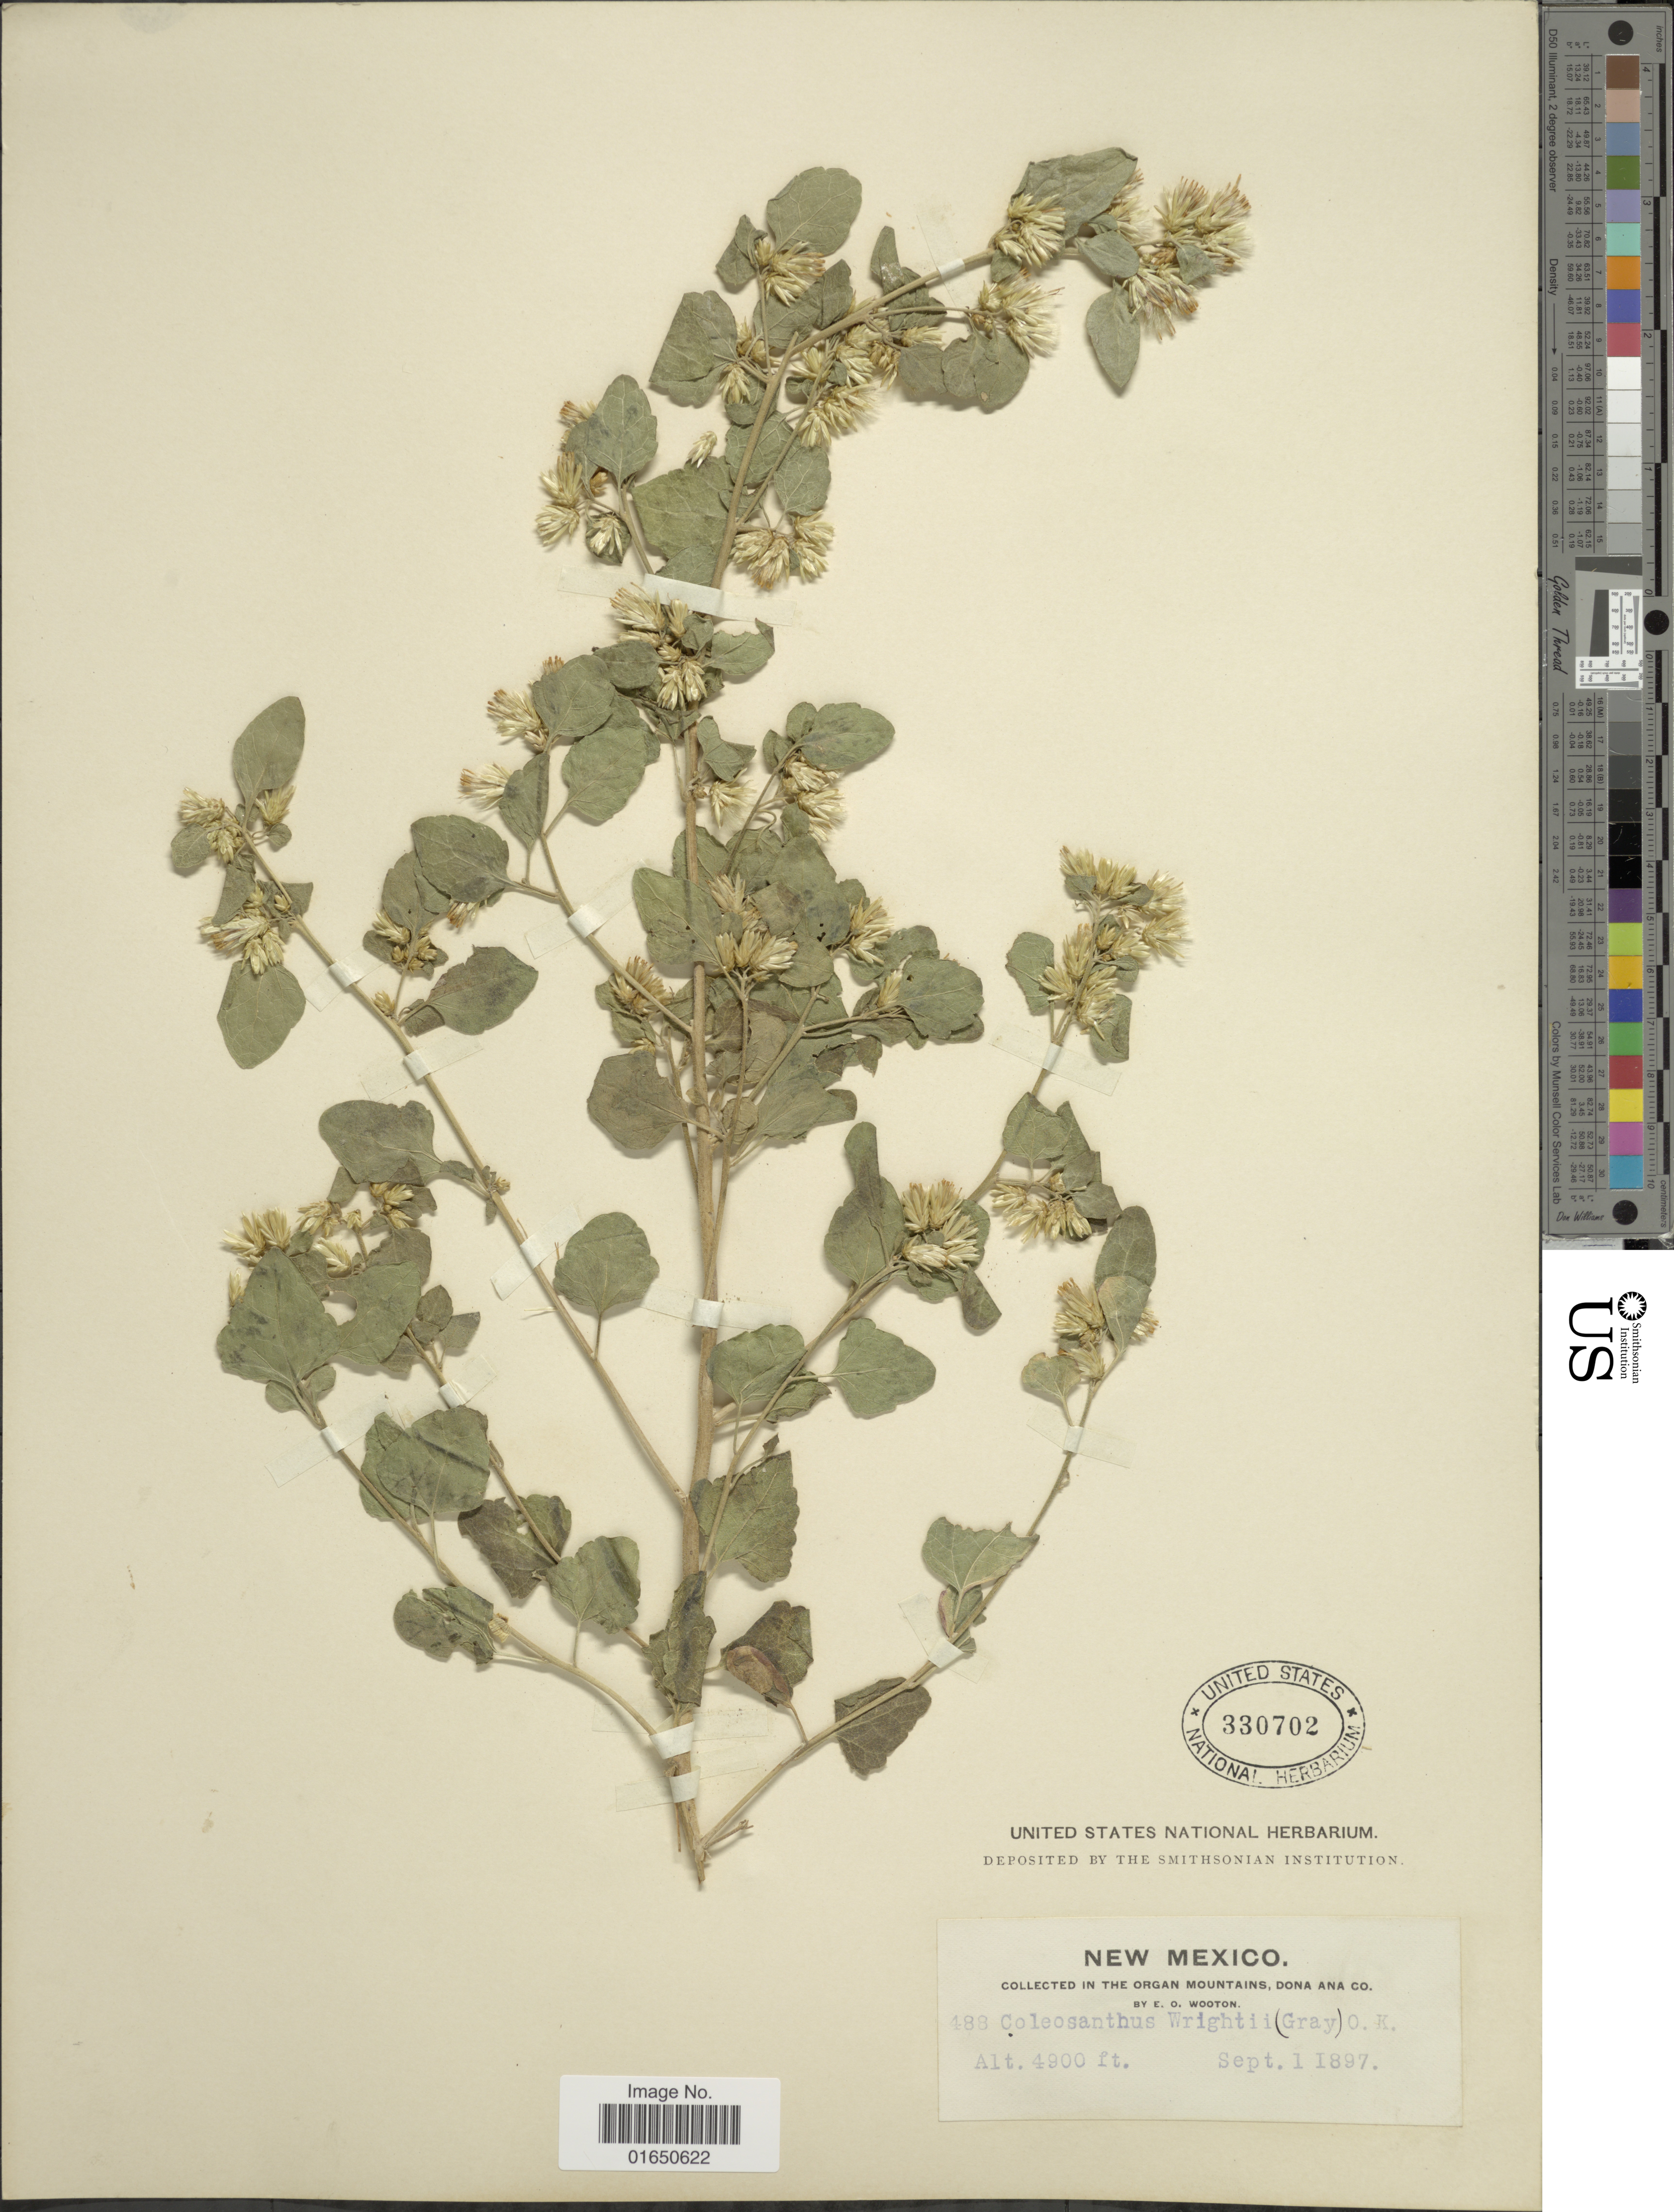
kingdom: Plantae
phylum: Tracheophyta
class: Magnoliopsida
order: Asterales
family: Asteraceae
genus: Brickellia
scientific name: Brickellia californica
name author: (Torr. & A. Gray) A. Gray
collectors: E. O. Wooton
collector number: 188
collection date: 1897-09-01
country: United States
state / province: New Mexico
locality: Organ Mountains, Dona Ana Co.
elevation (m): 1494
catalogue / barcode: US 330702